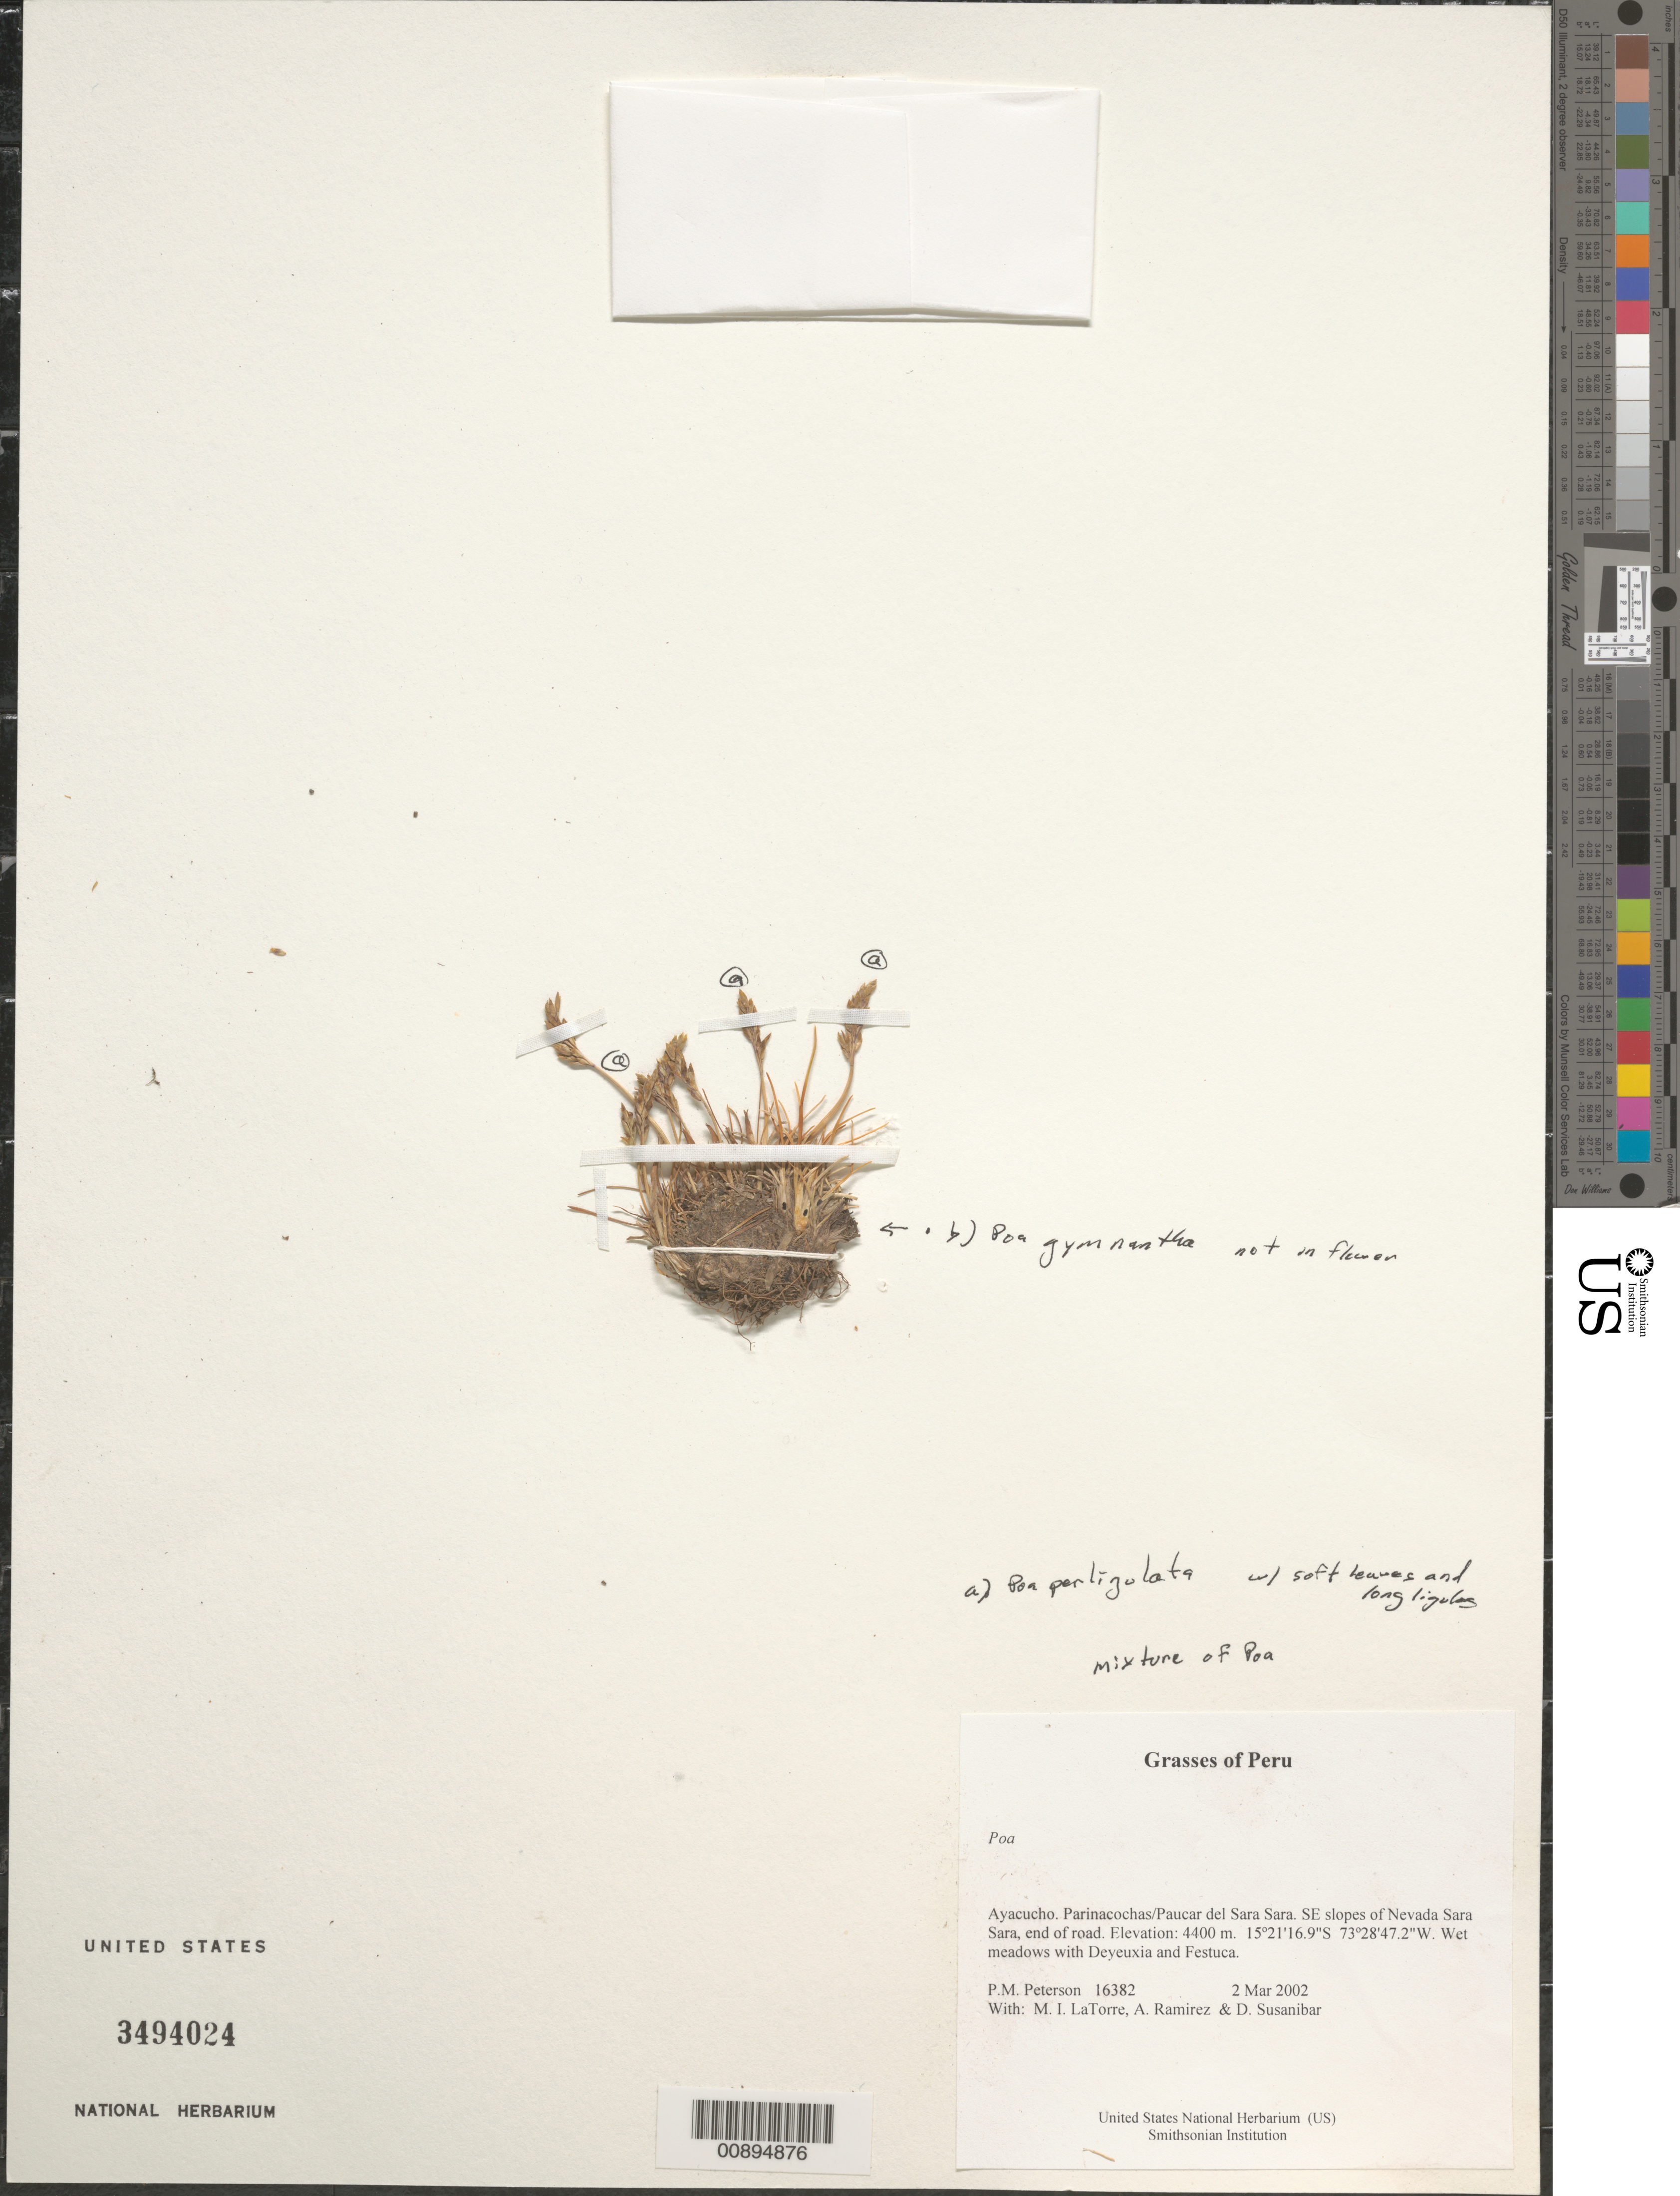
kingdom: Plantae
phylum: Tracheophyta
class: Liliopsida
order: Poales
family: Poaceae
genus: Poa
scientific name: Poa perligulata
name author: Pilg.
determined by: Soreng, Robert J., Research Associate (BOT), Smithsonian Institution - National Museum of Natural History (UNITED STATES)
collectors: P. M. Peterson, M. I. La Torre, A. Ramírez & D. Susanibar Cruz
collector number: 16382 a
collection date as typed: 02 Mar 2002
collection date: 2002-03-02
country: Peru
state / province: Ayacucho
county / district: Parinacochas/Paucar del Sara Sara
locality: SE slopes of Nevada Sara Sara, end of road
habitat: Wet meadows with ~Deyeuxia and Festuca~.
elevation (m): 4400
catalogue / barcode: US 3494024